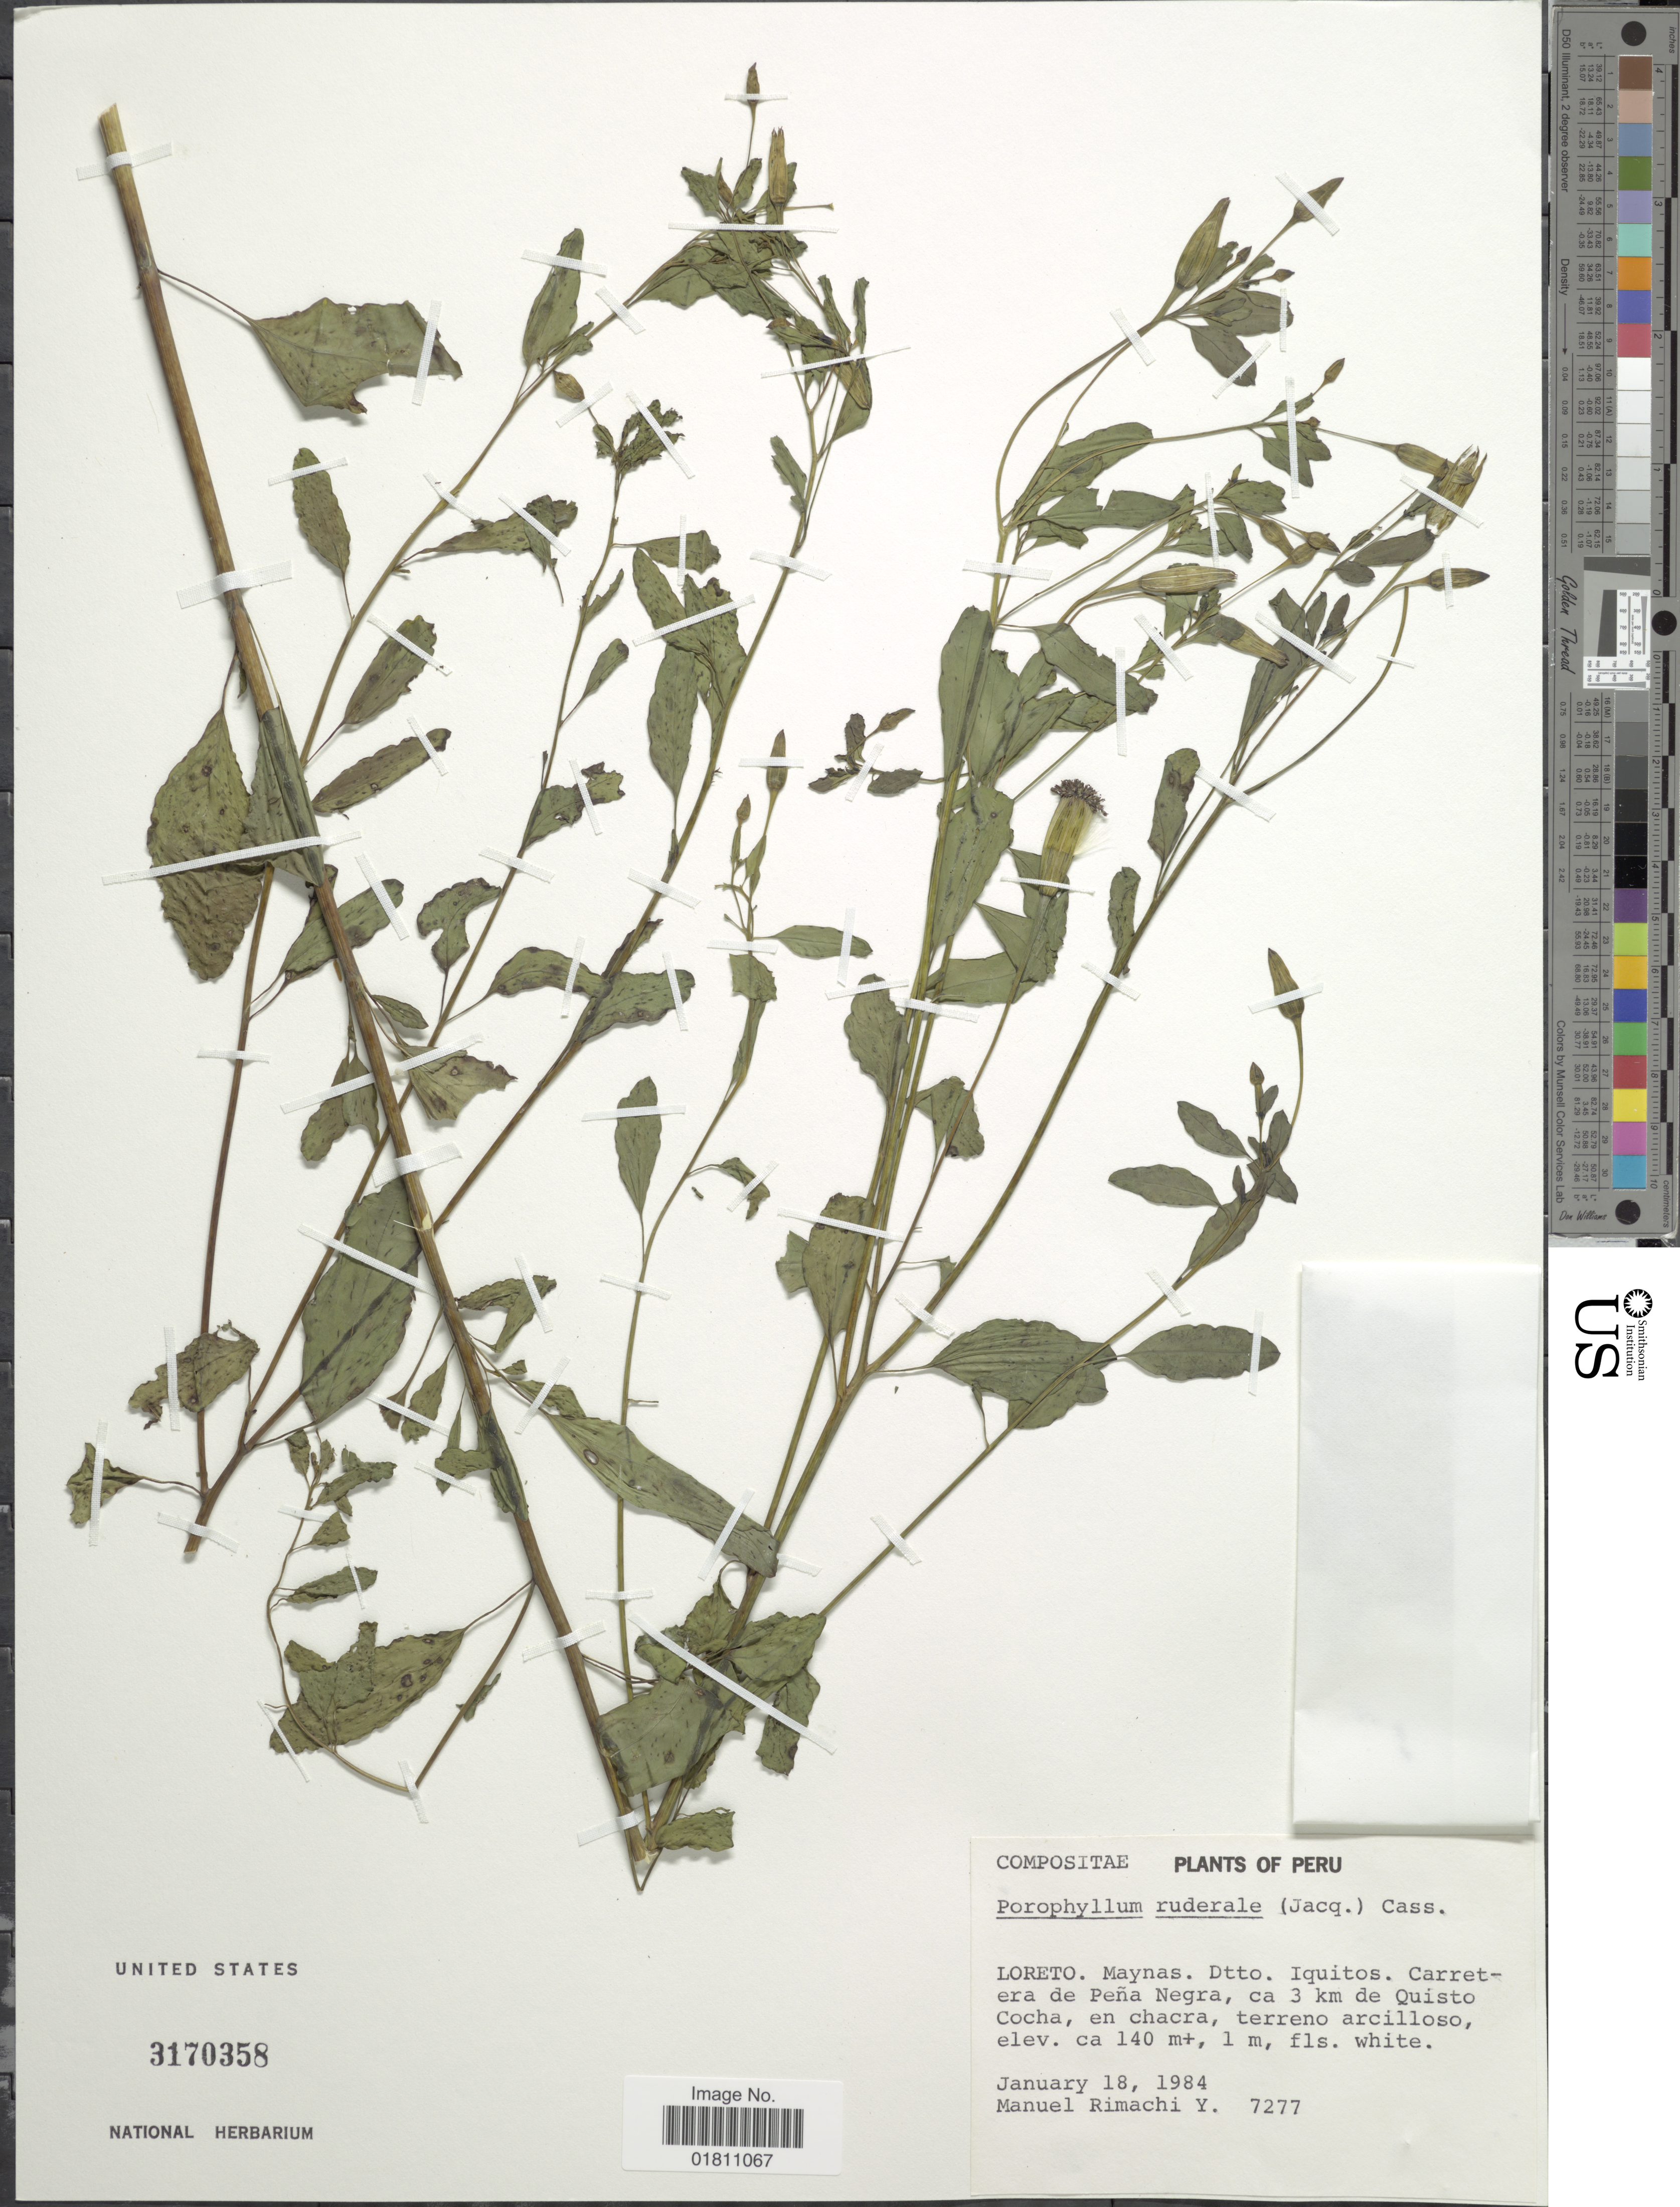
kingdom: Plantae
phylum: Tracheophyta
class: Magnoliopsida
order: Asterales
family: Asteraceae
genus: Porophyllum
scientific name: Porophyllum ruderale subsp. ruderale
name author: (Jacq.) Cass.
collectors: M. Rimachi Y.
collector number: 7277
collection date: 1984-01-18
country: Peru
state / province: Loreto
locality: Maynas. Dtto. Iquitos. carretera de Peña Negra, ca 3 km de Quisto Cocha, en chacra, terreno arcilloso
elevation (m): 140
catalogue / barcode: US 3170358